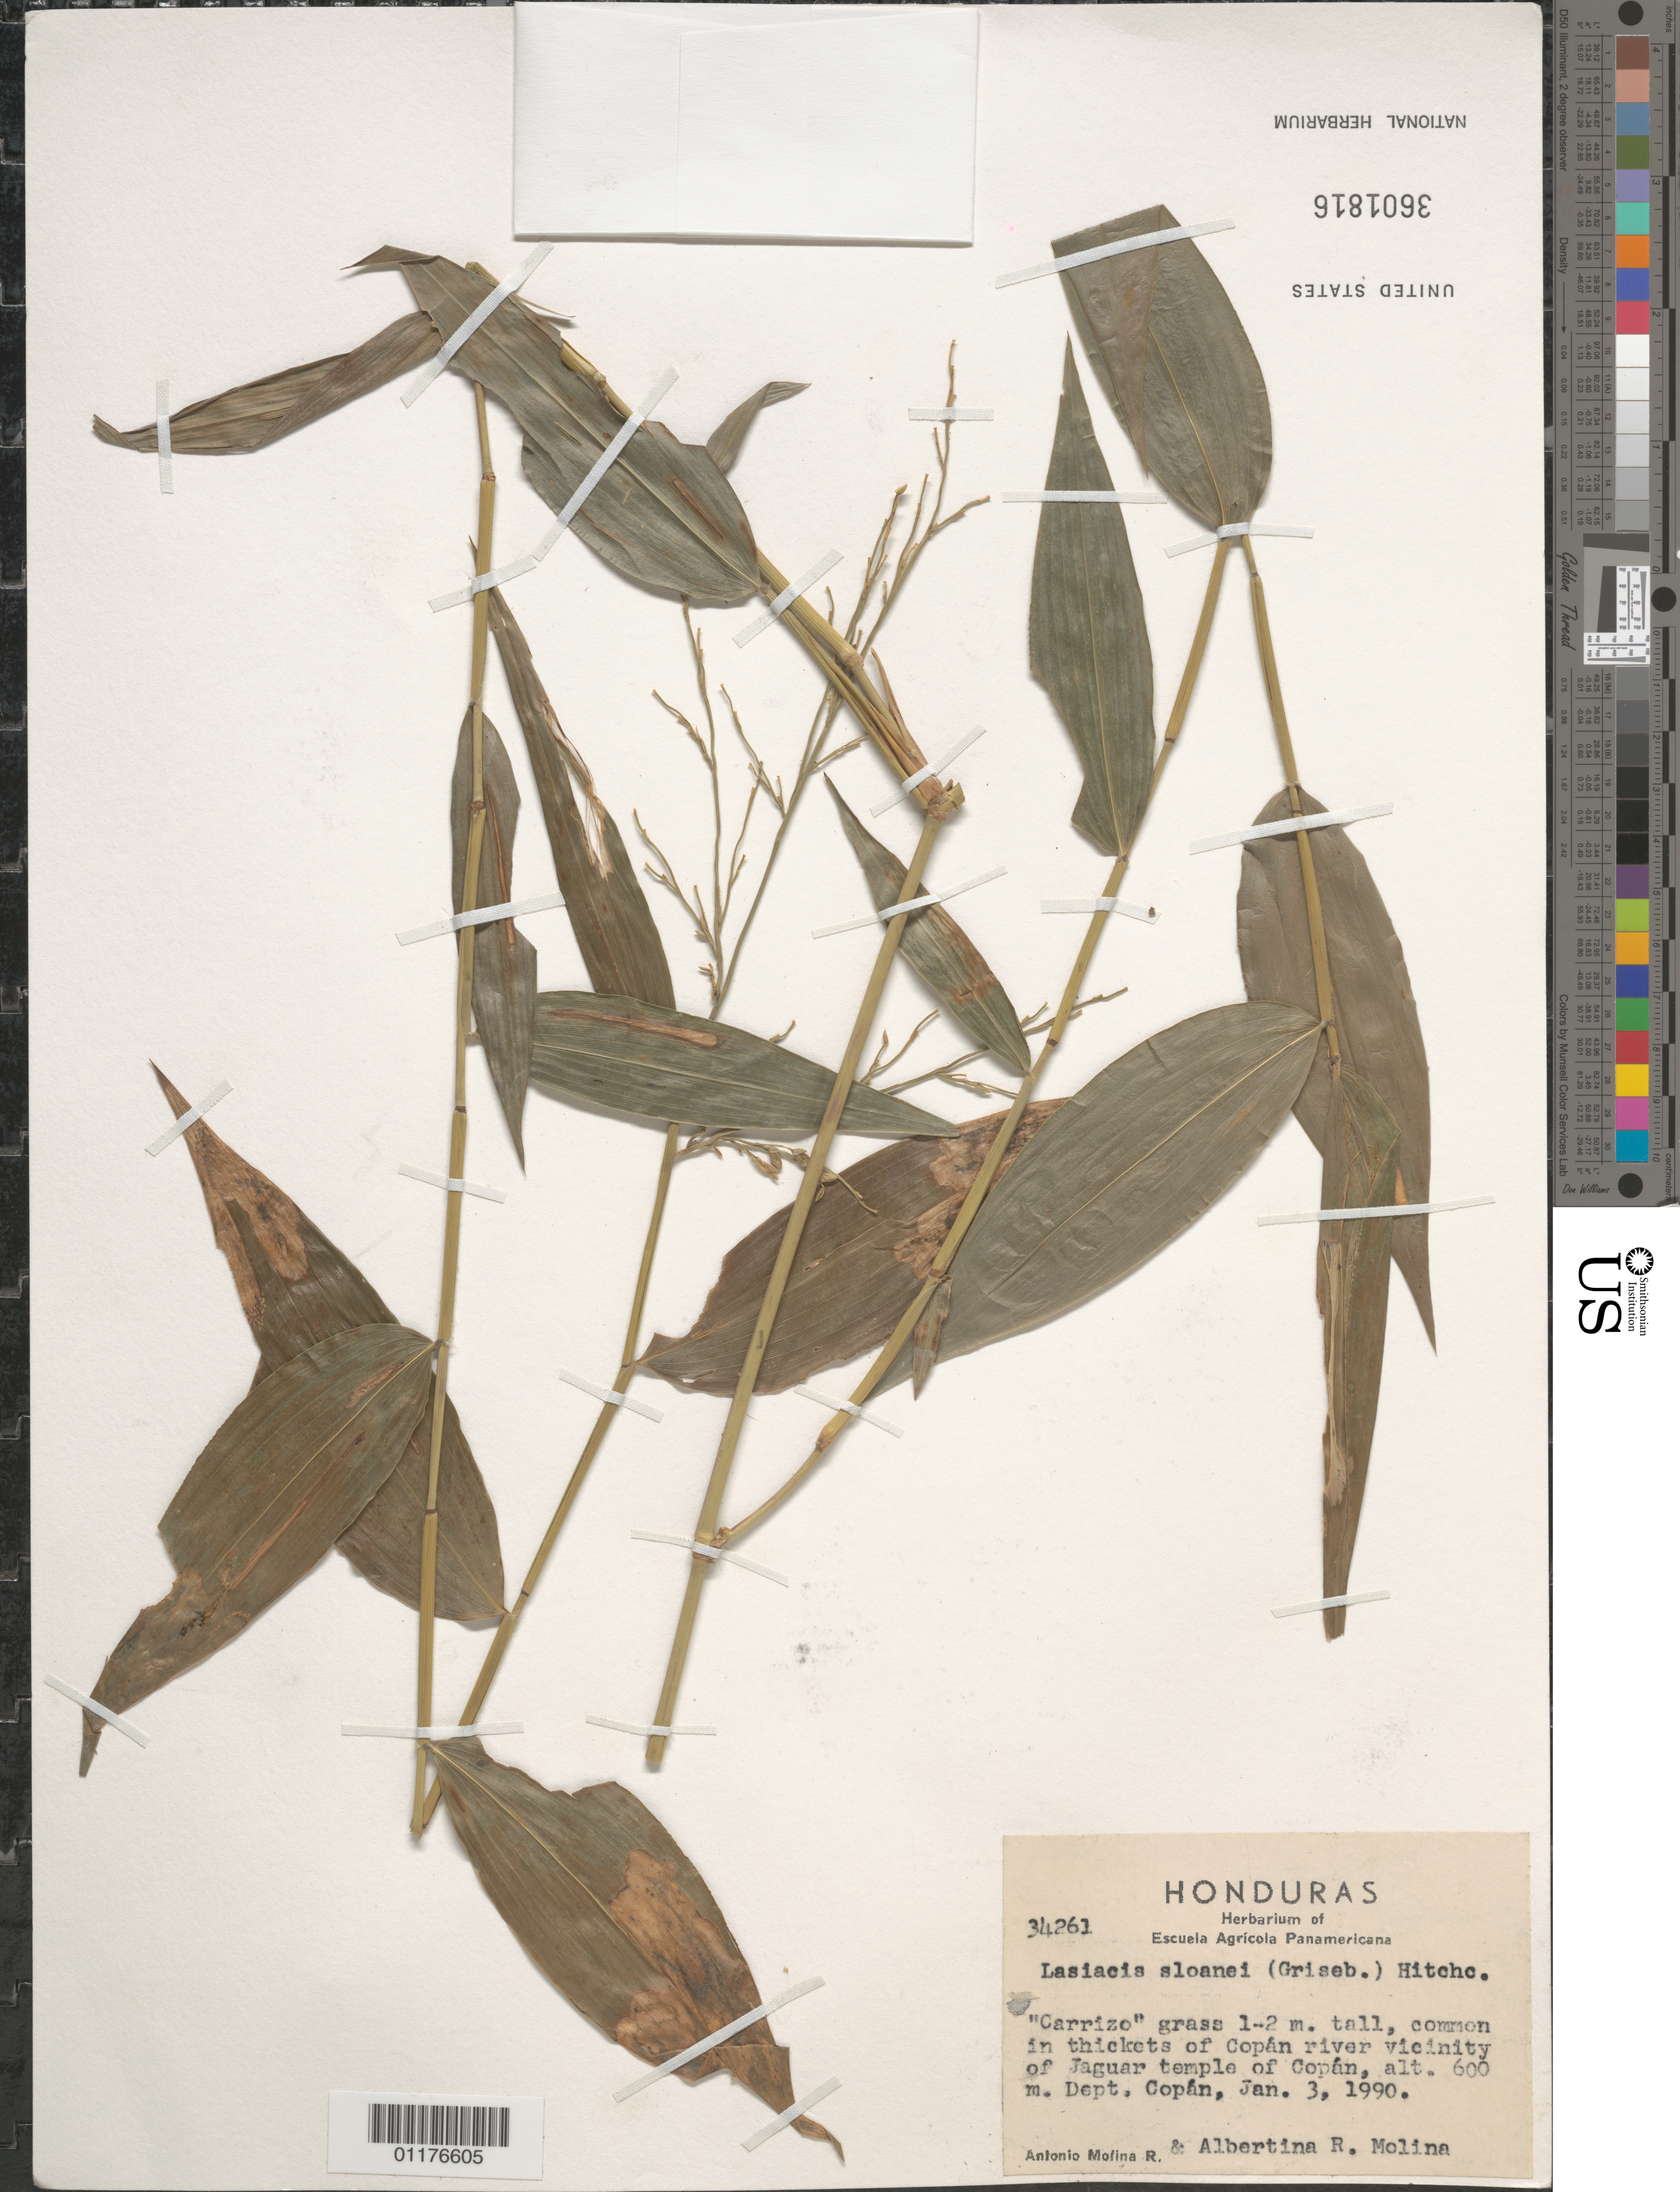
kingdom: Plantae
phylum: Tracheophyta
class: Liliopsida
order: Poales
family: Poaceae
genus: Lasiacis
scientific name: Lasiacis sloanei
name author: (Griseb.) Hitchc.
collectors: A. Molina R. & A. R. Molina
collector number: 34261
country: Honduras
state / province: Copán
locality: On thickets of Copan River vicinity, Jaguar temple of Copan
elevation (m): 600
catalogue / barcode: US 3601816